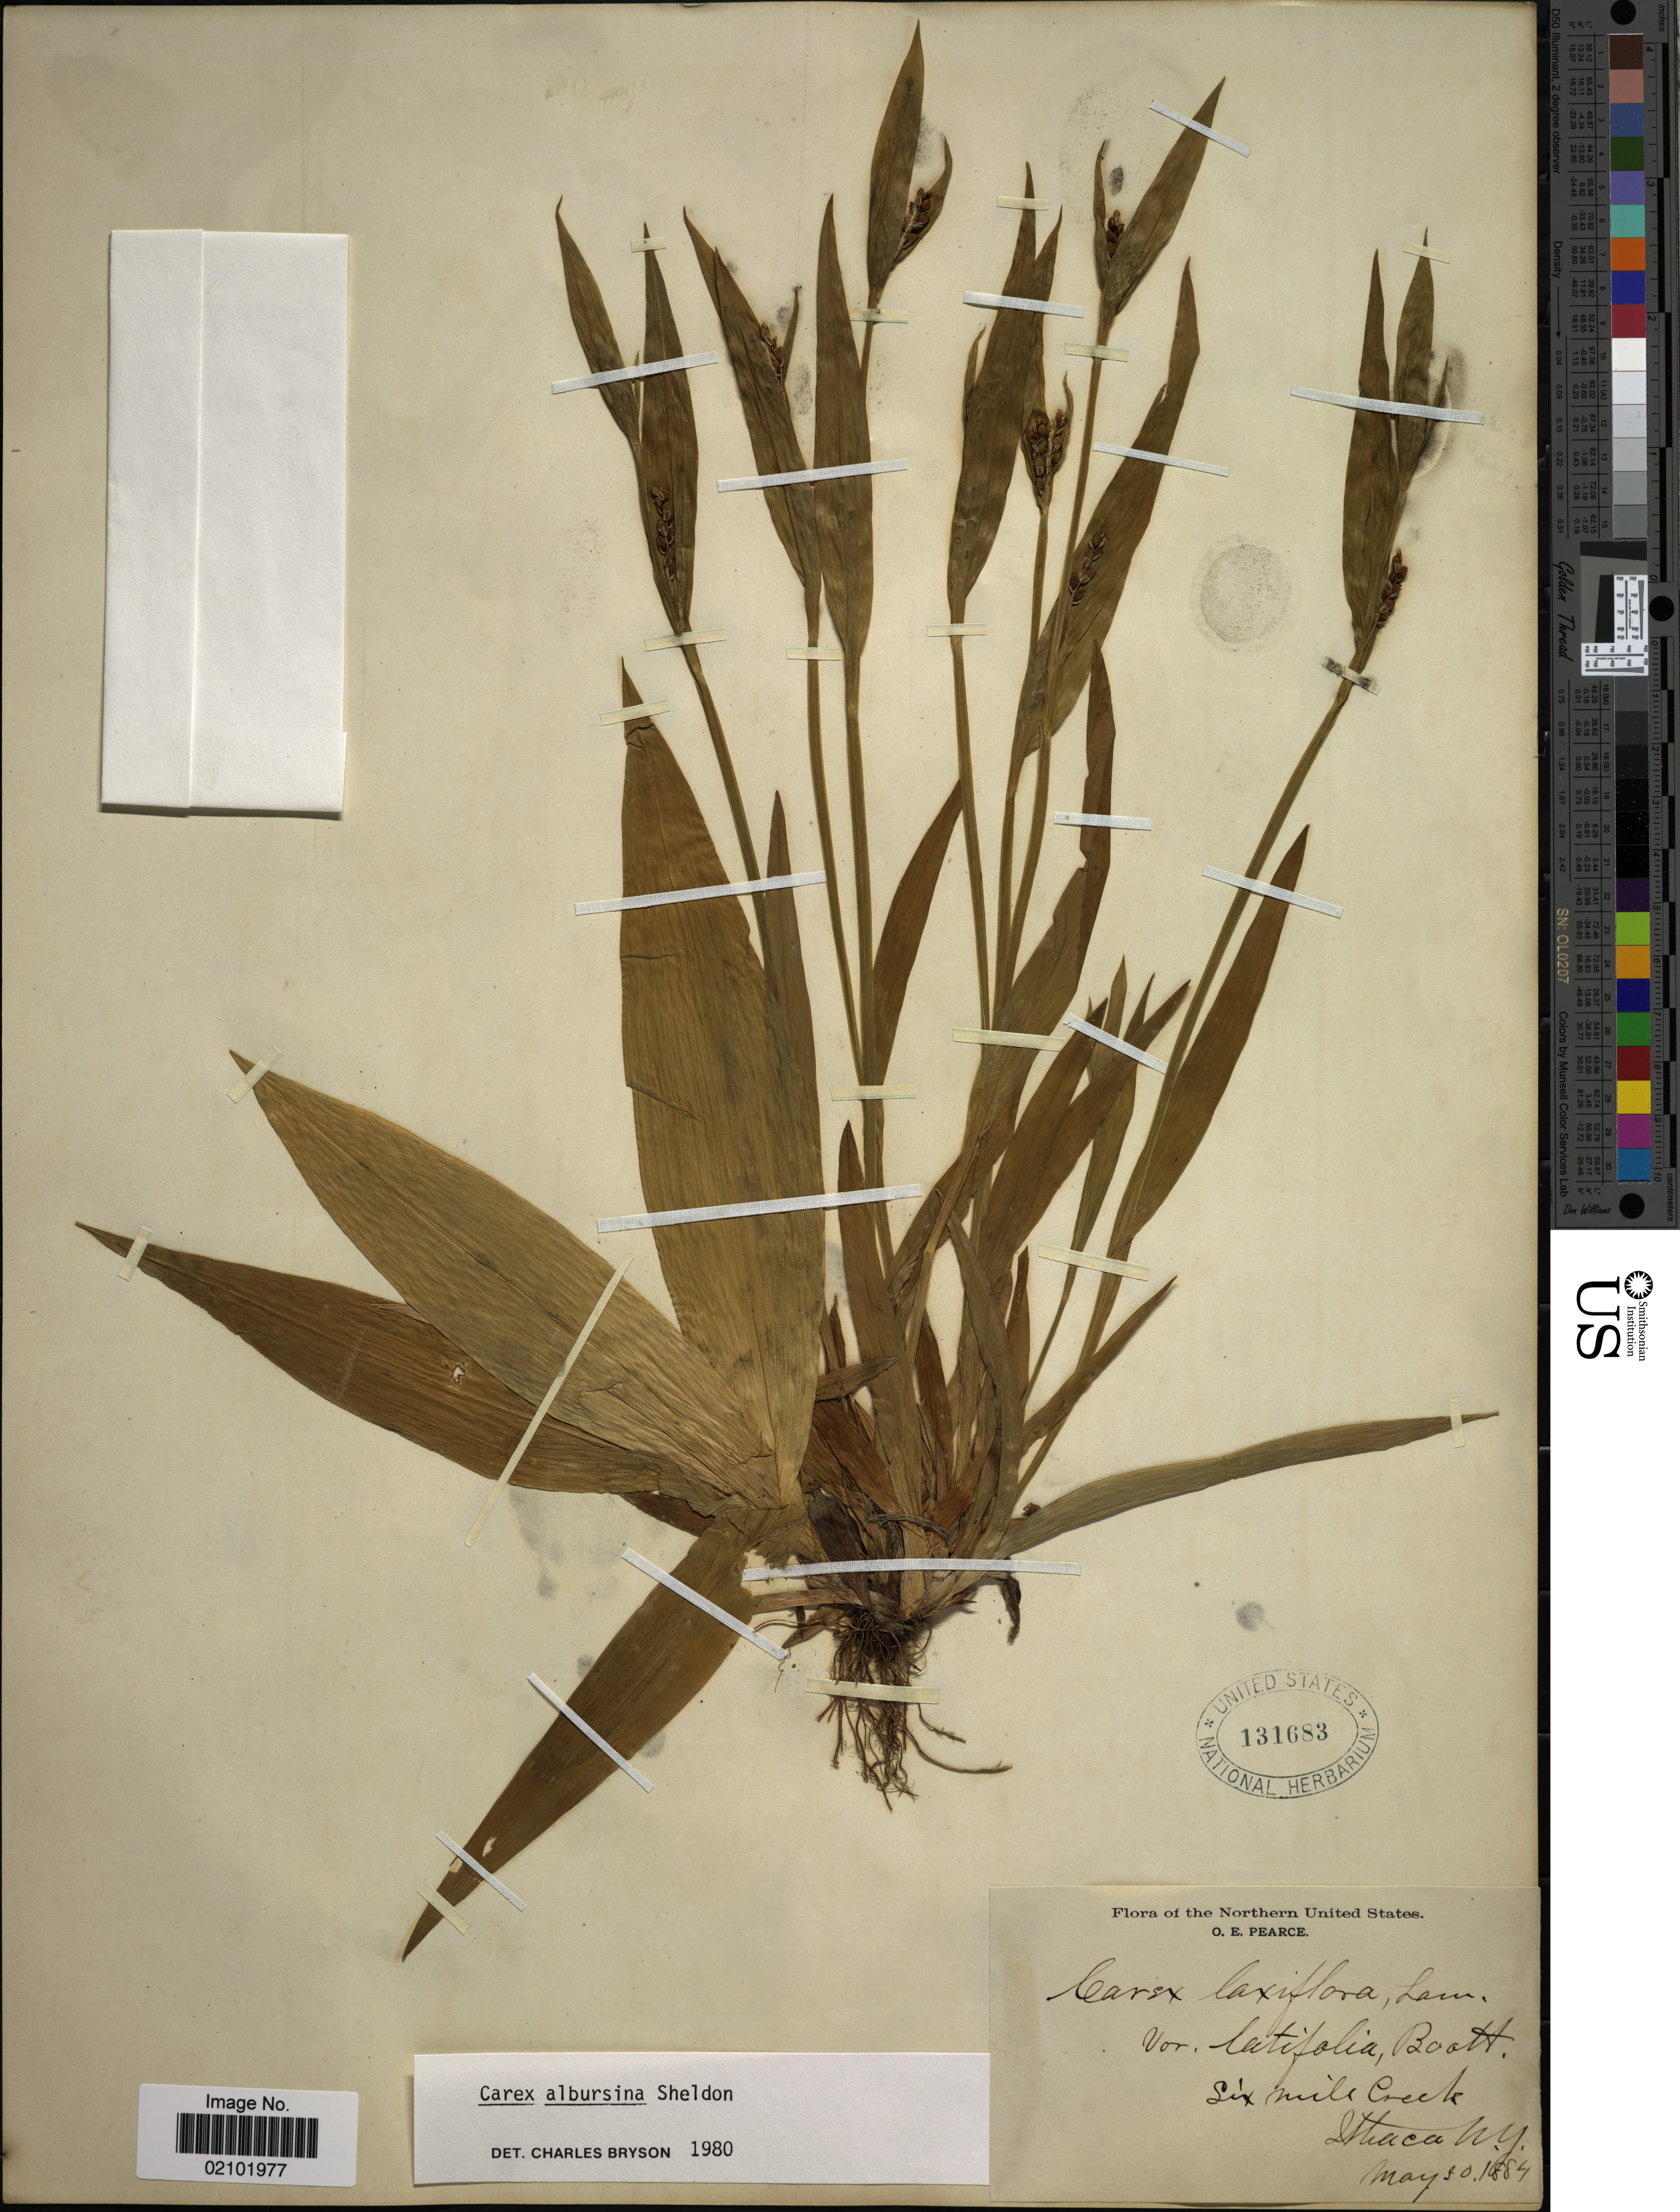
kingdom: Plantae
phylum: Tracheophyta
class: Liliopsida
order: Poales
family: Cyperaceae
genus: Carex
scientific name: Carex albursina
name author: E. Sheld.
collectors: O. E. Pearce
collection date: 1884-05-30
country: United States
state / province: New York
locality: Six Mile Creek, Ithaca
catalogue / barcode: US 131683